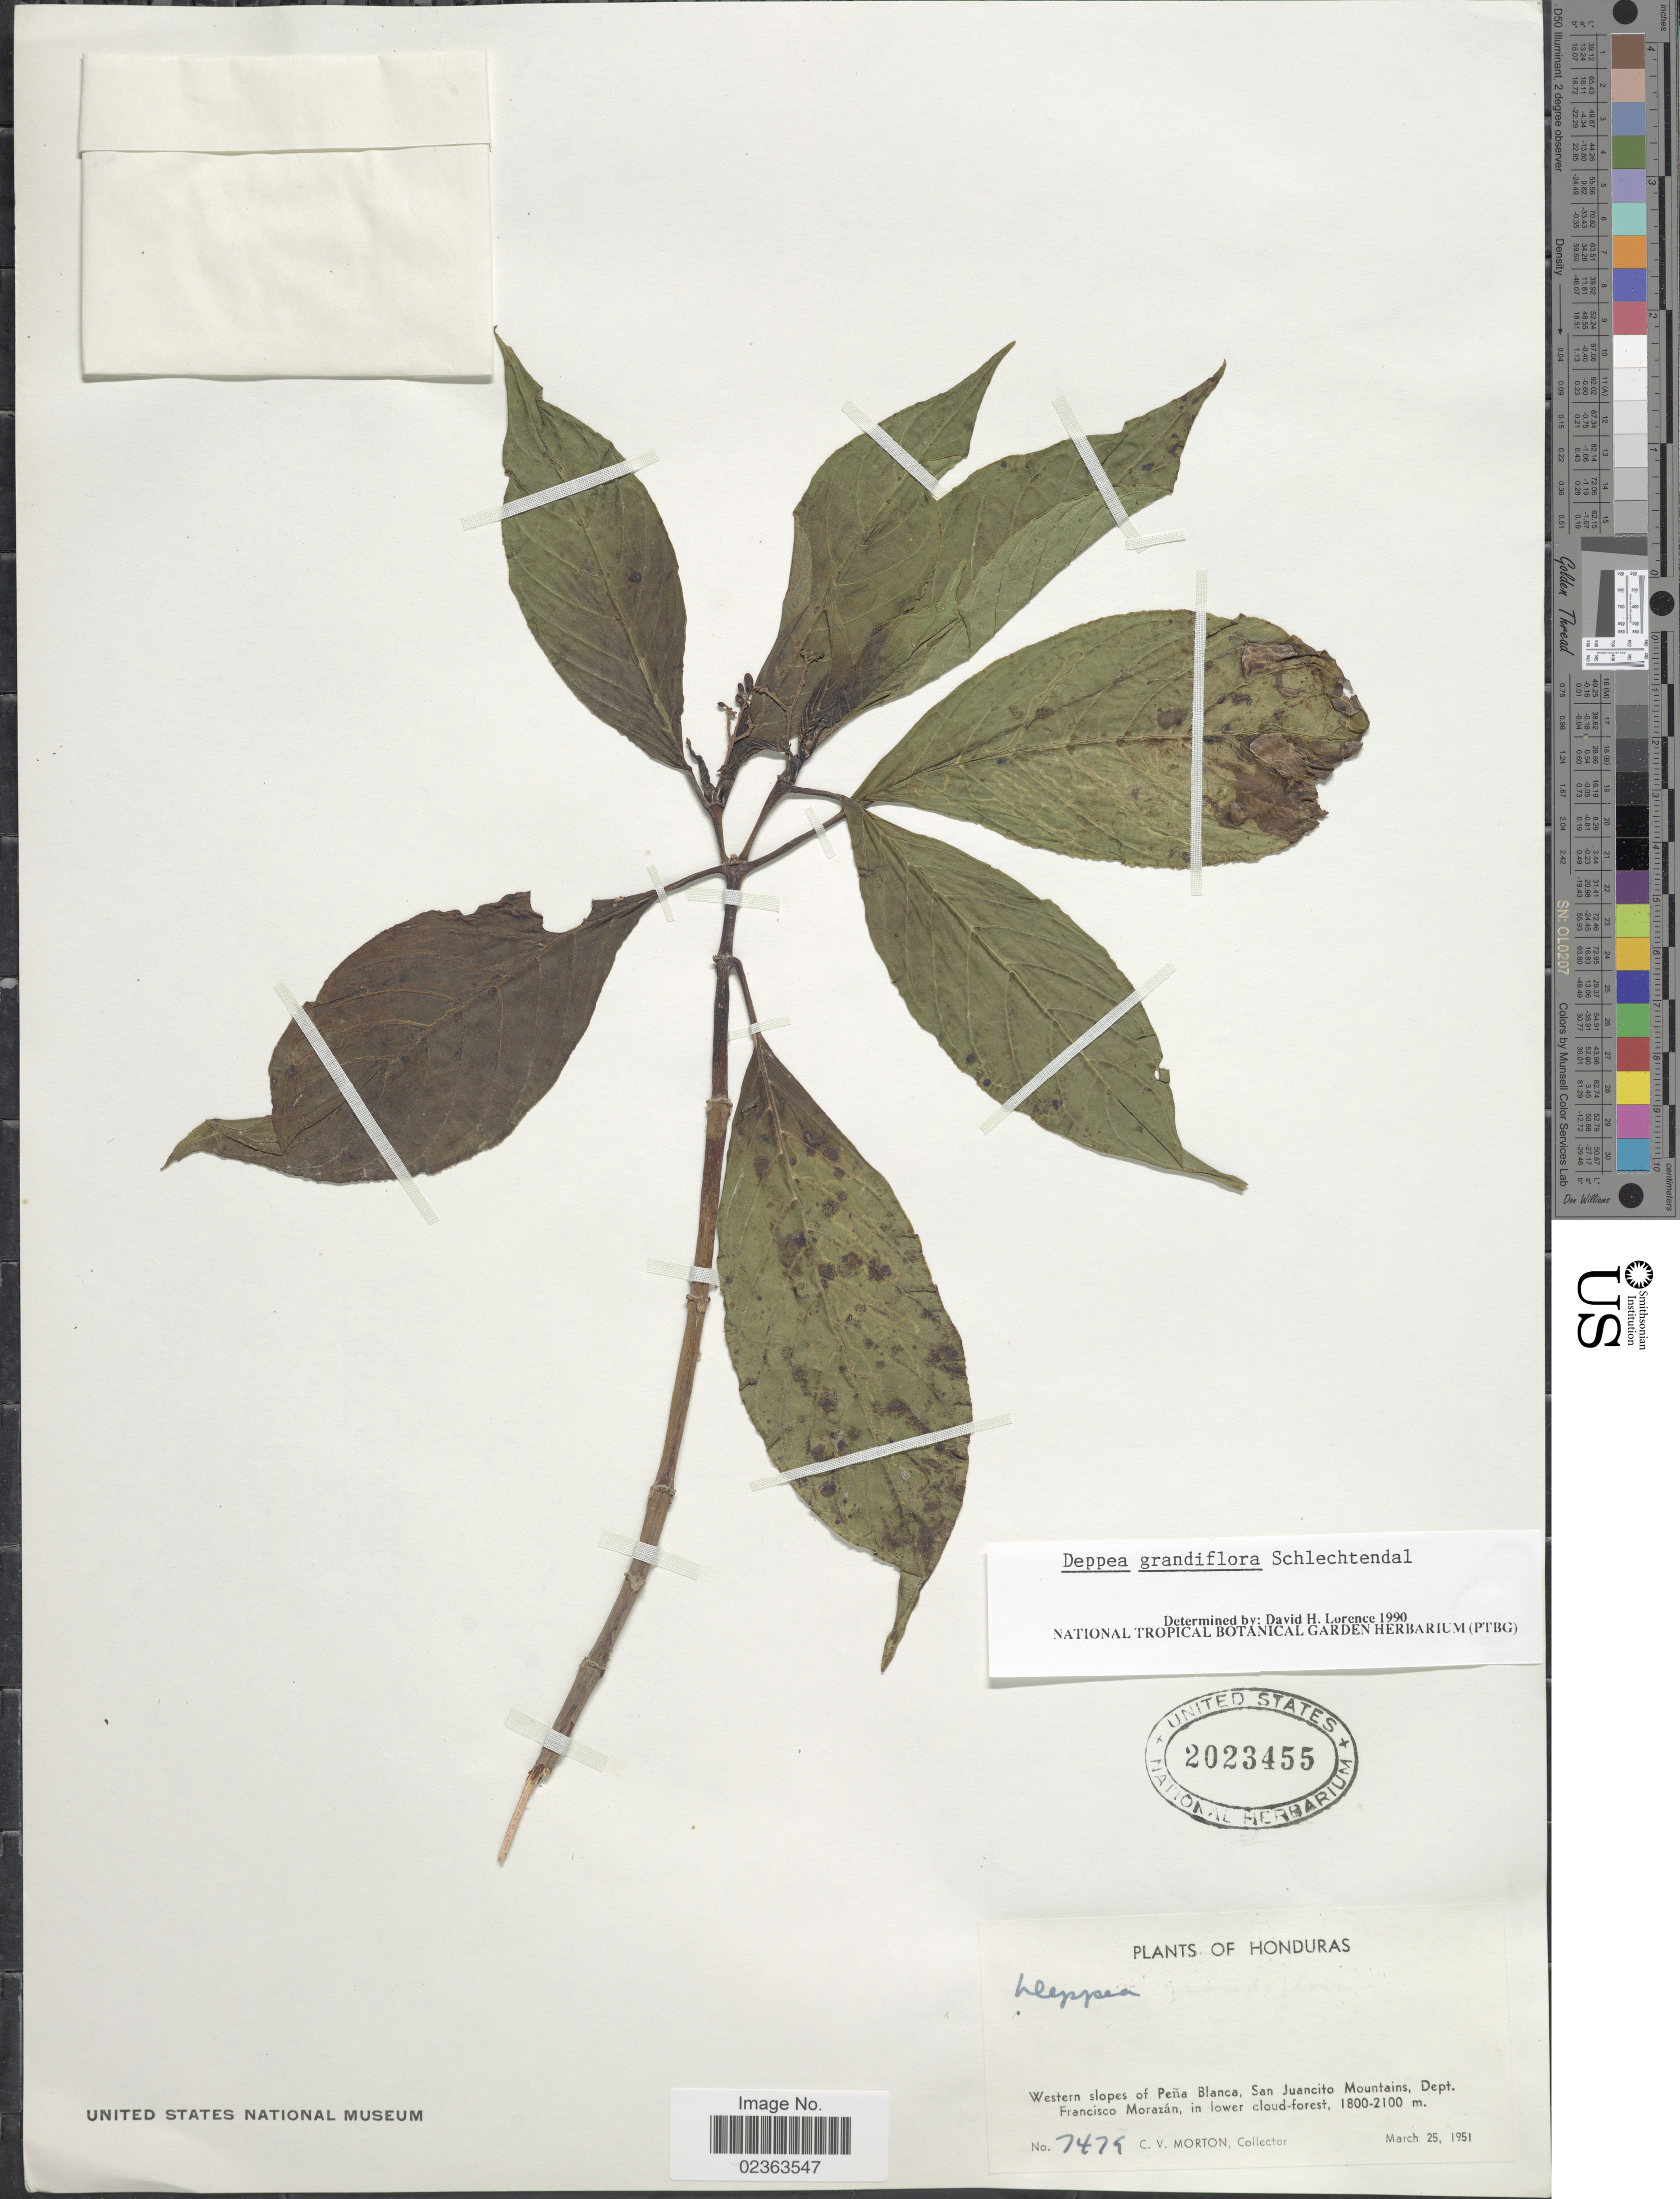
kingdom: Plantae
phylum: Tracheophyta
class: Magnoliopsida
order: Gentianales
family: Rubiaceae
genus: Deppea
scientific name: Deppea grandiflora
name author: Schltdl.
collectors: C. V. Morton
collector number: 7479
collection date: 1951-03-25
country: Honduras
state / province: Fco. Morazán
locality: Western slopes of Peña Blanca, San Juancito Mountains, Dept. Francisco Morazán, in lower cloud-forest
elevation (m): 1800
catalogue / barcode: US 2023455